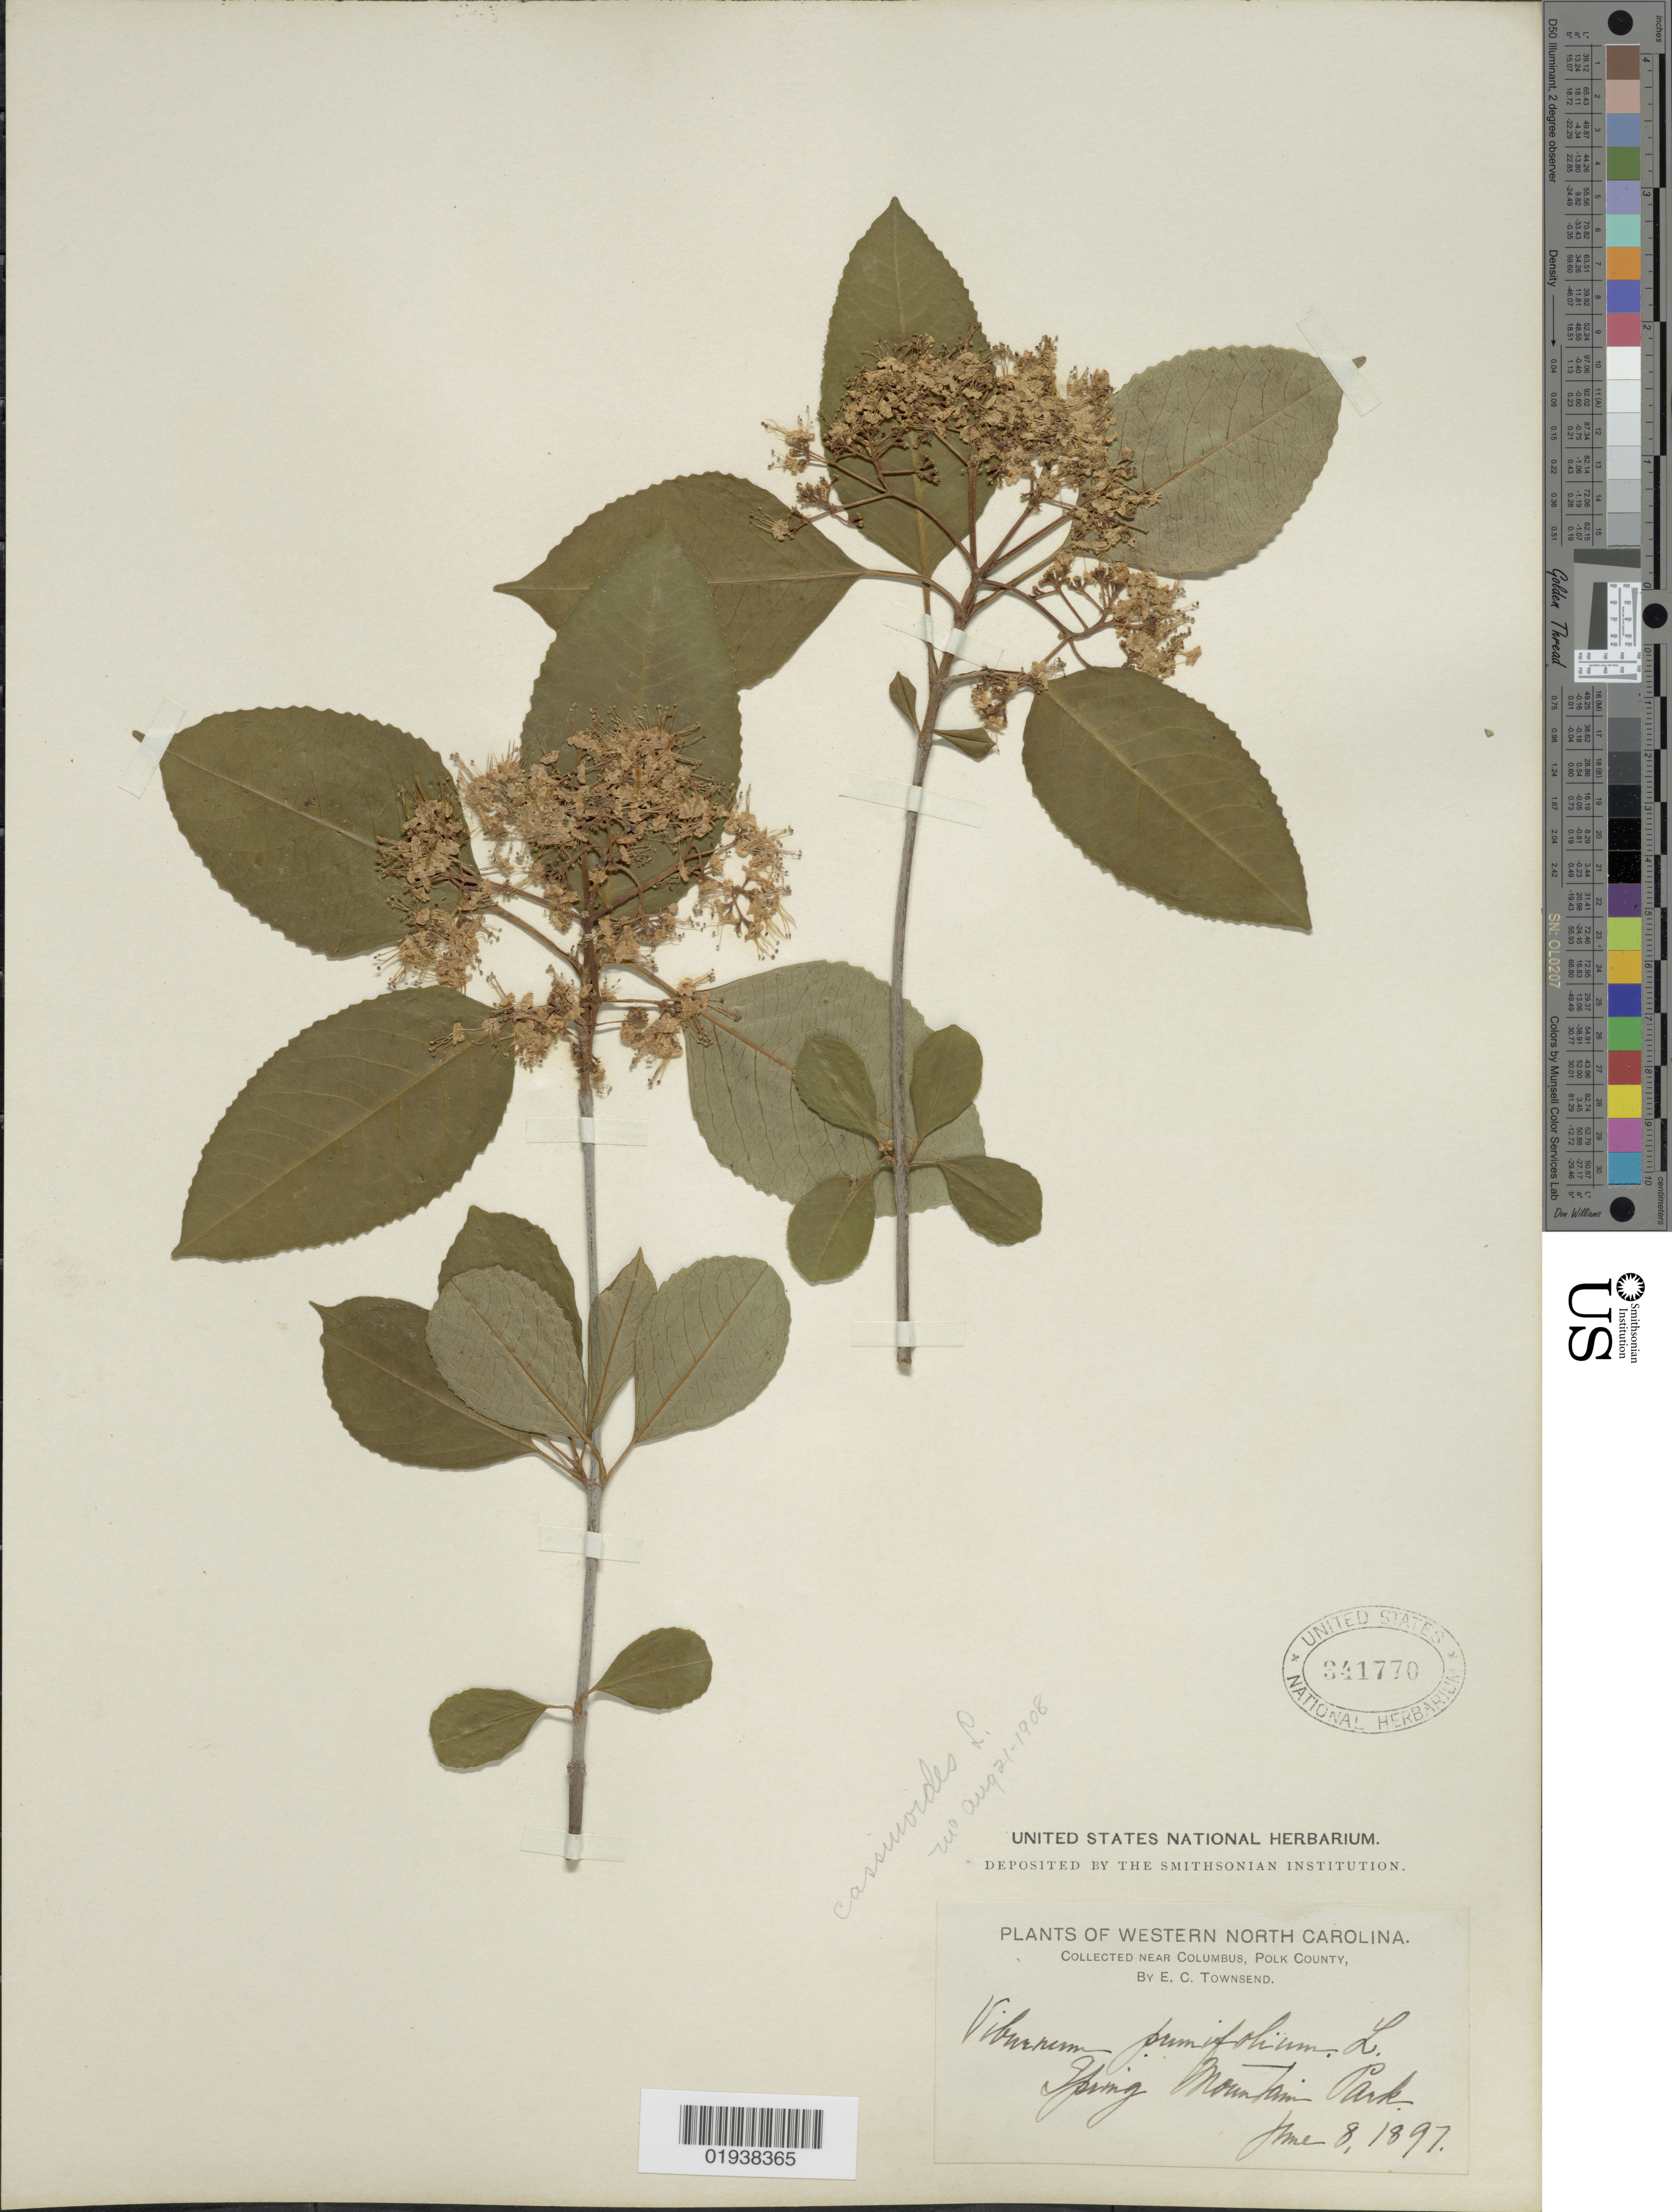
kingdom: Plantae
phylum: Tracheophyta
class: Magnoliopsida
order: Dipsacales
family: Viburnaceae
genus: Viburnum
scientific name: Viburnum cassinoides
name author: L.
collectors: E. C. Townsend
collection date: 1897-06-08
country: United States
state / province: North Carolina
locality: Western North Carolina, Near Columbus, Polk County. Spring Mountain Park.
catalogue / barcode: US 341770